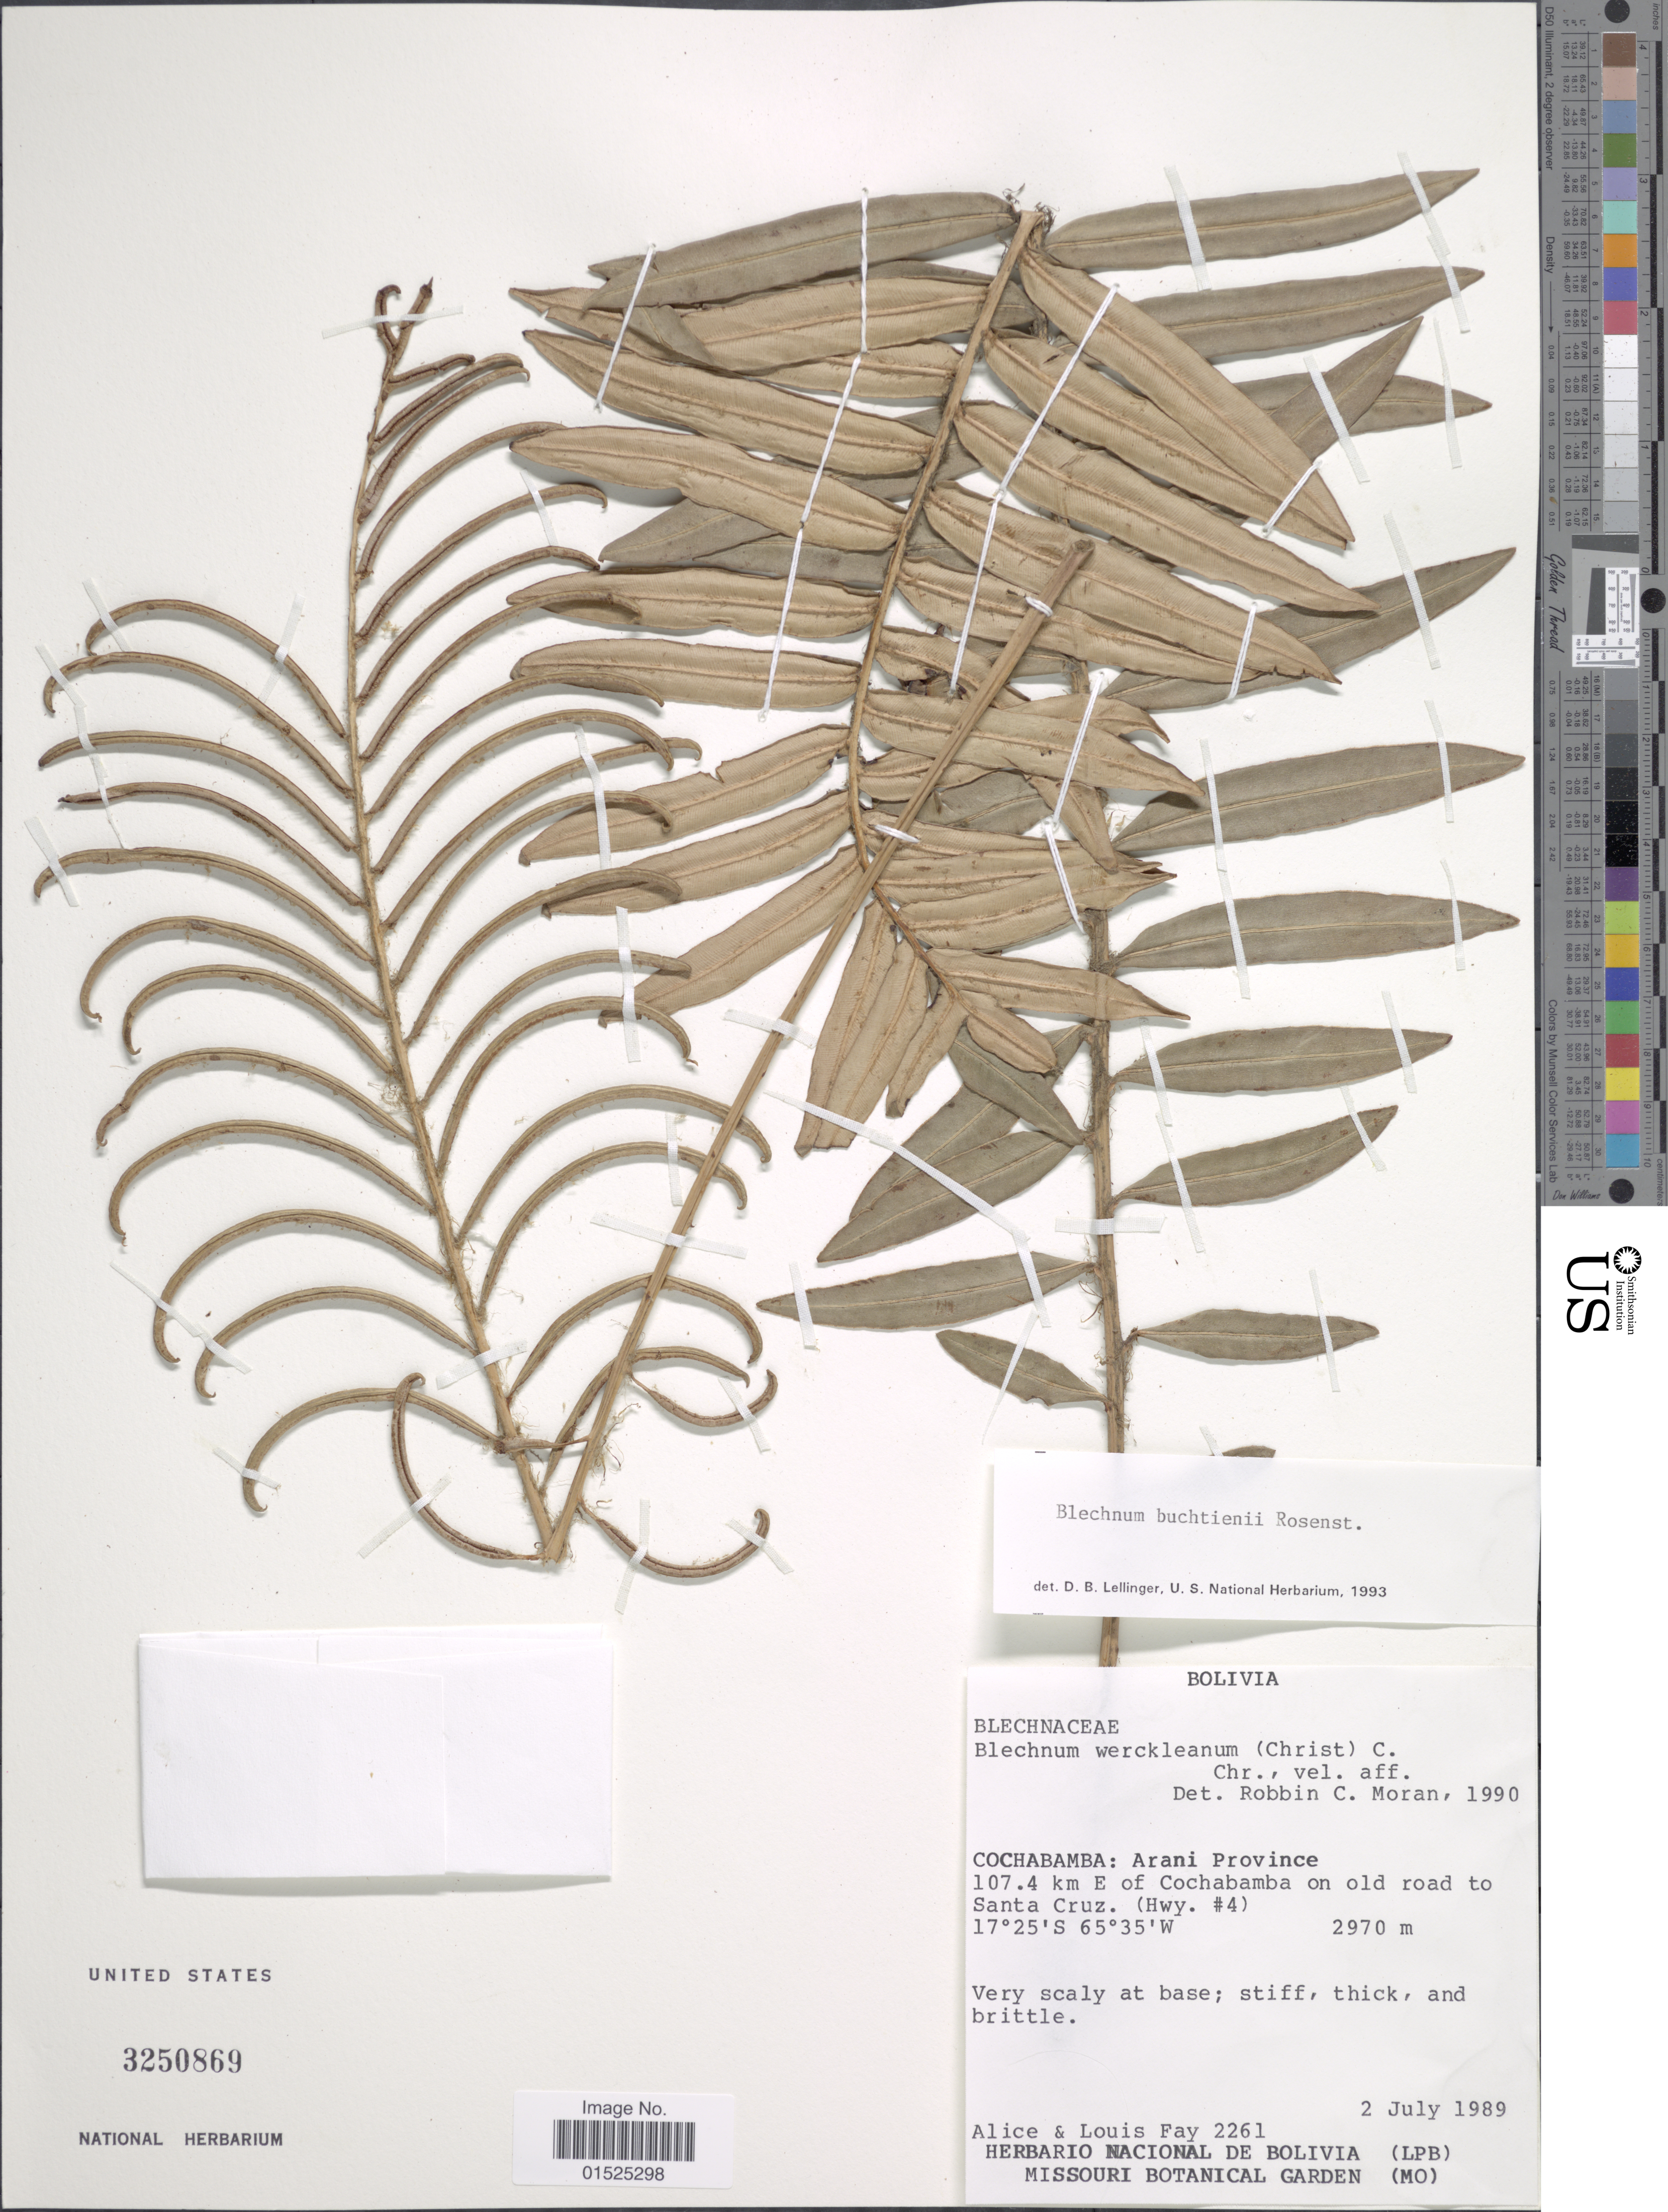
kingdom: Plantae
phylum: Tracheophyta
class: Polypodiopsida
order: Polypodiales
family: Blechnaceae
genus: Blechnum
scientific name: Blechnum auratum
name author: (Fée) R.M. Tryon & Stolze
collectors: A. Fay & L. Fay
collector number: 2261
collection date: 1989-07-02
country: Bolivia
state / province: Cochabamba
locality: Arani province, 107.4 km E of Cochabamba on old road to Santa Cruz. (Hwy #4)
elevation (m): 2970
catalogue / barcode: US 3250869